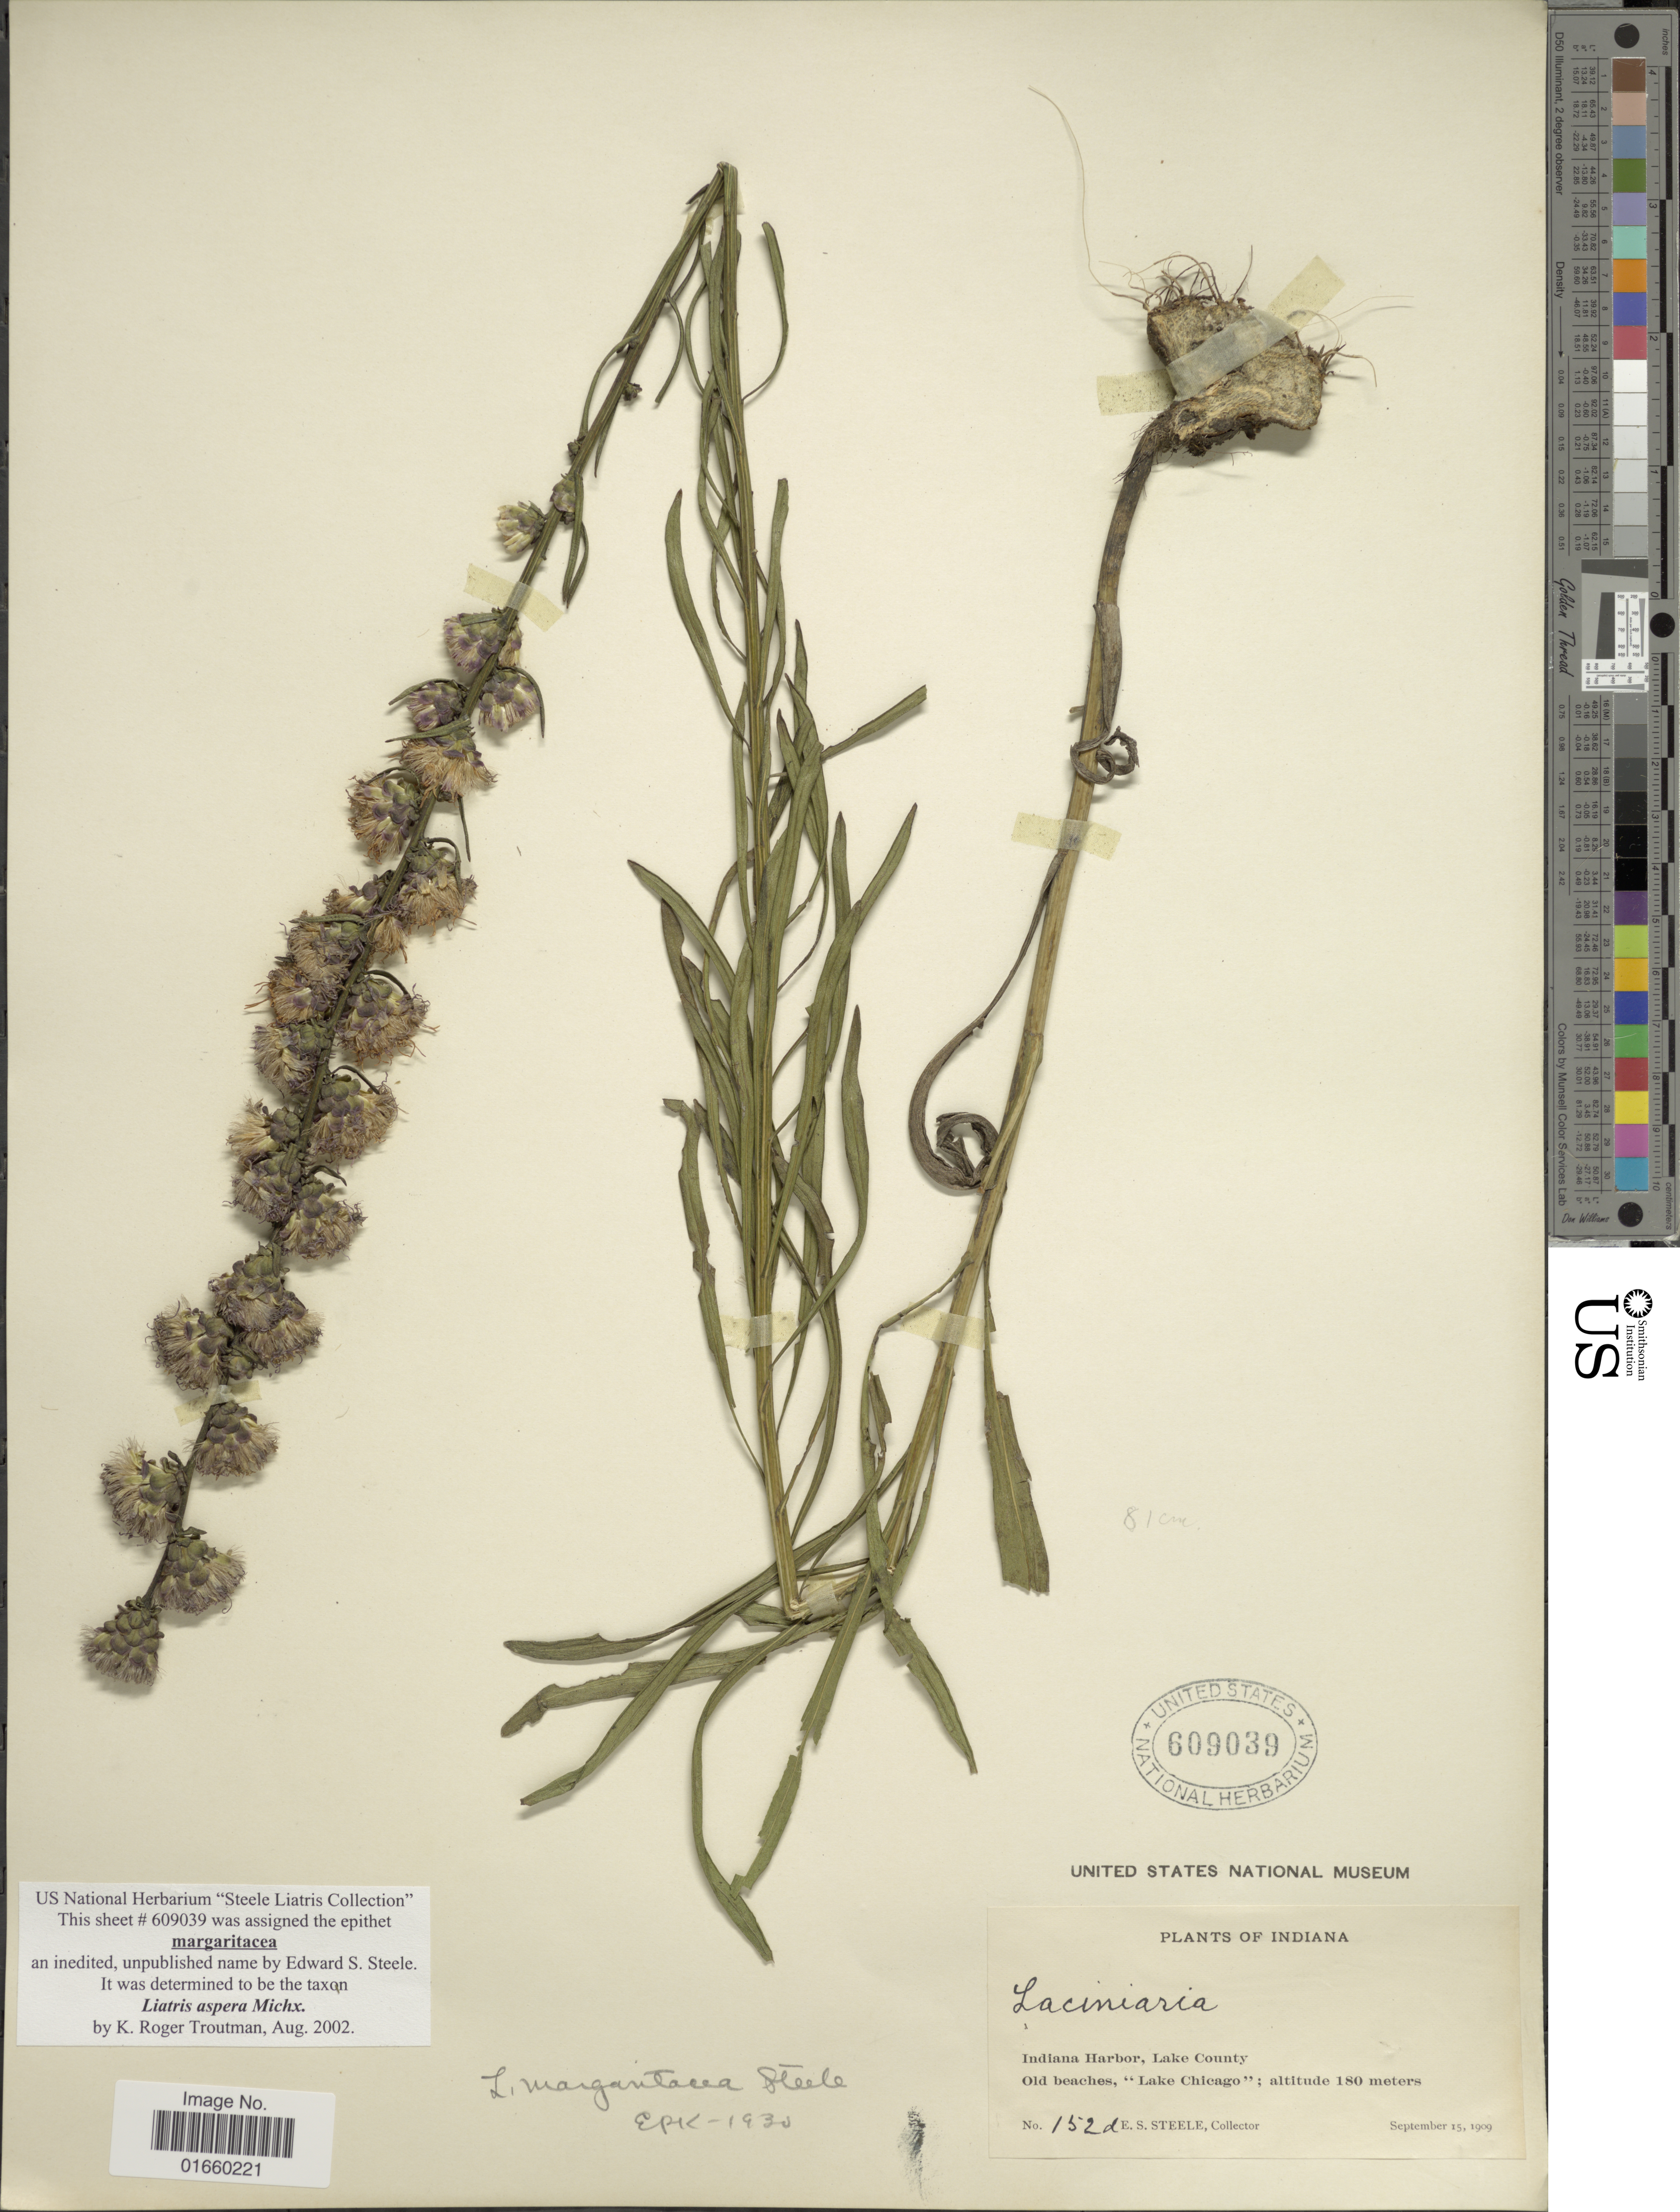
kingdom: Plantae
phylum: Tracheophyta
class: Magnoliopsida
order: Asterales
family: Asteraceae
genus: Liatris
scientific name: Liatris aspera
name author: Michx.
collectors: E. Steele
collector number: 152d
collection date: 1909-09-15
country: United States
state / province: Indiana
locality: Indiana Harbor, Lake County, Old beaches, "Lake Chicago"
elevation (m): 180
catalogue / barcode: US 609039